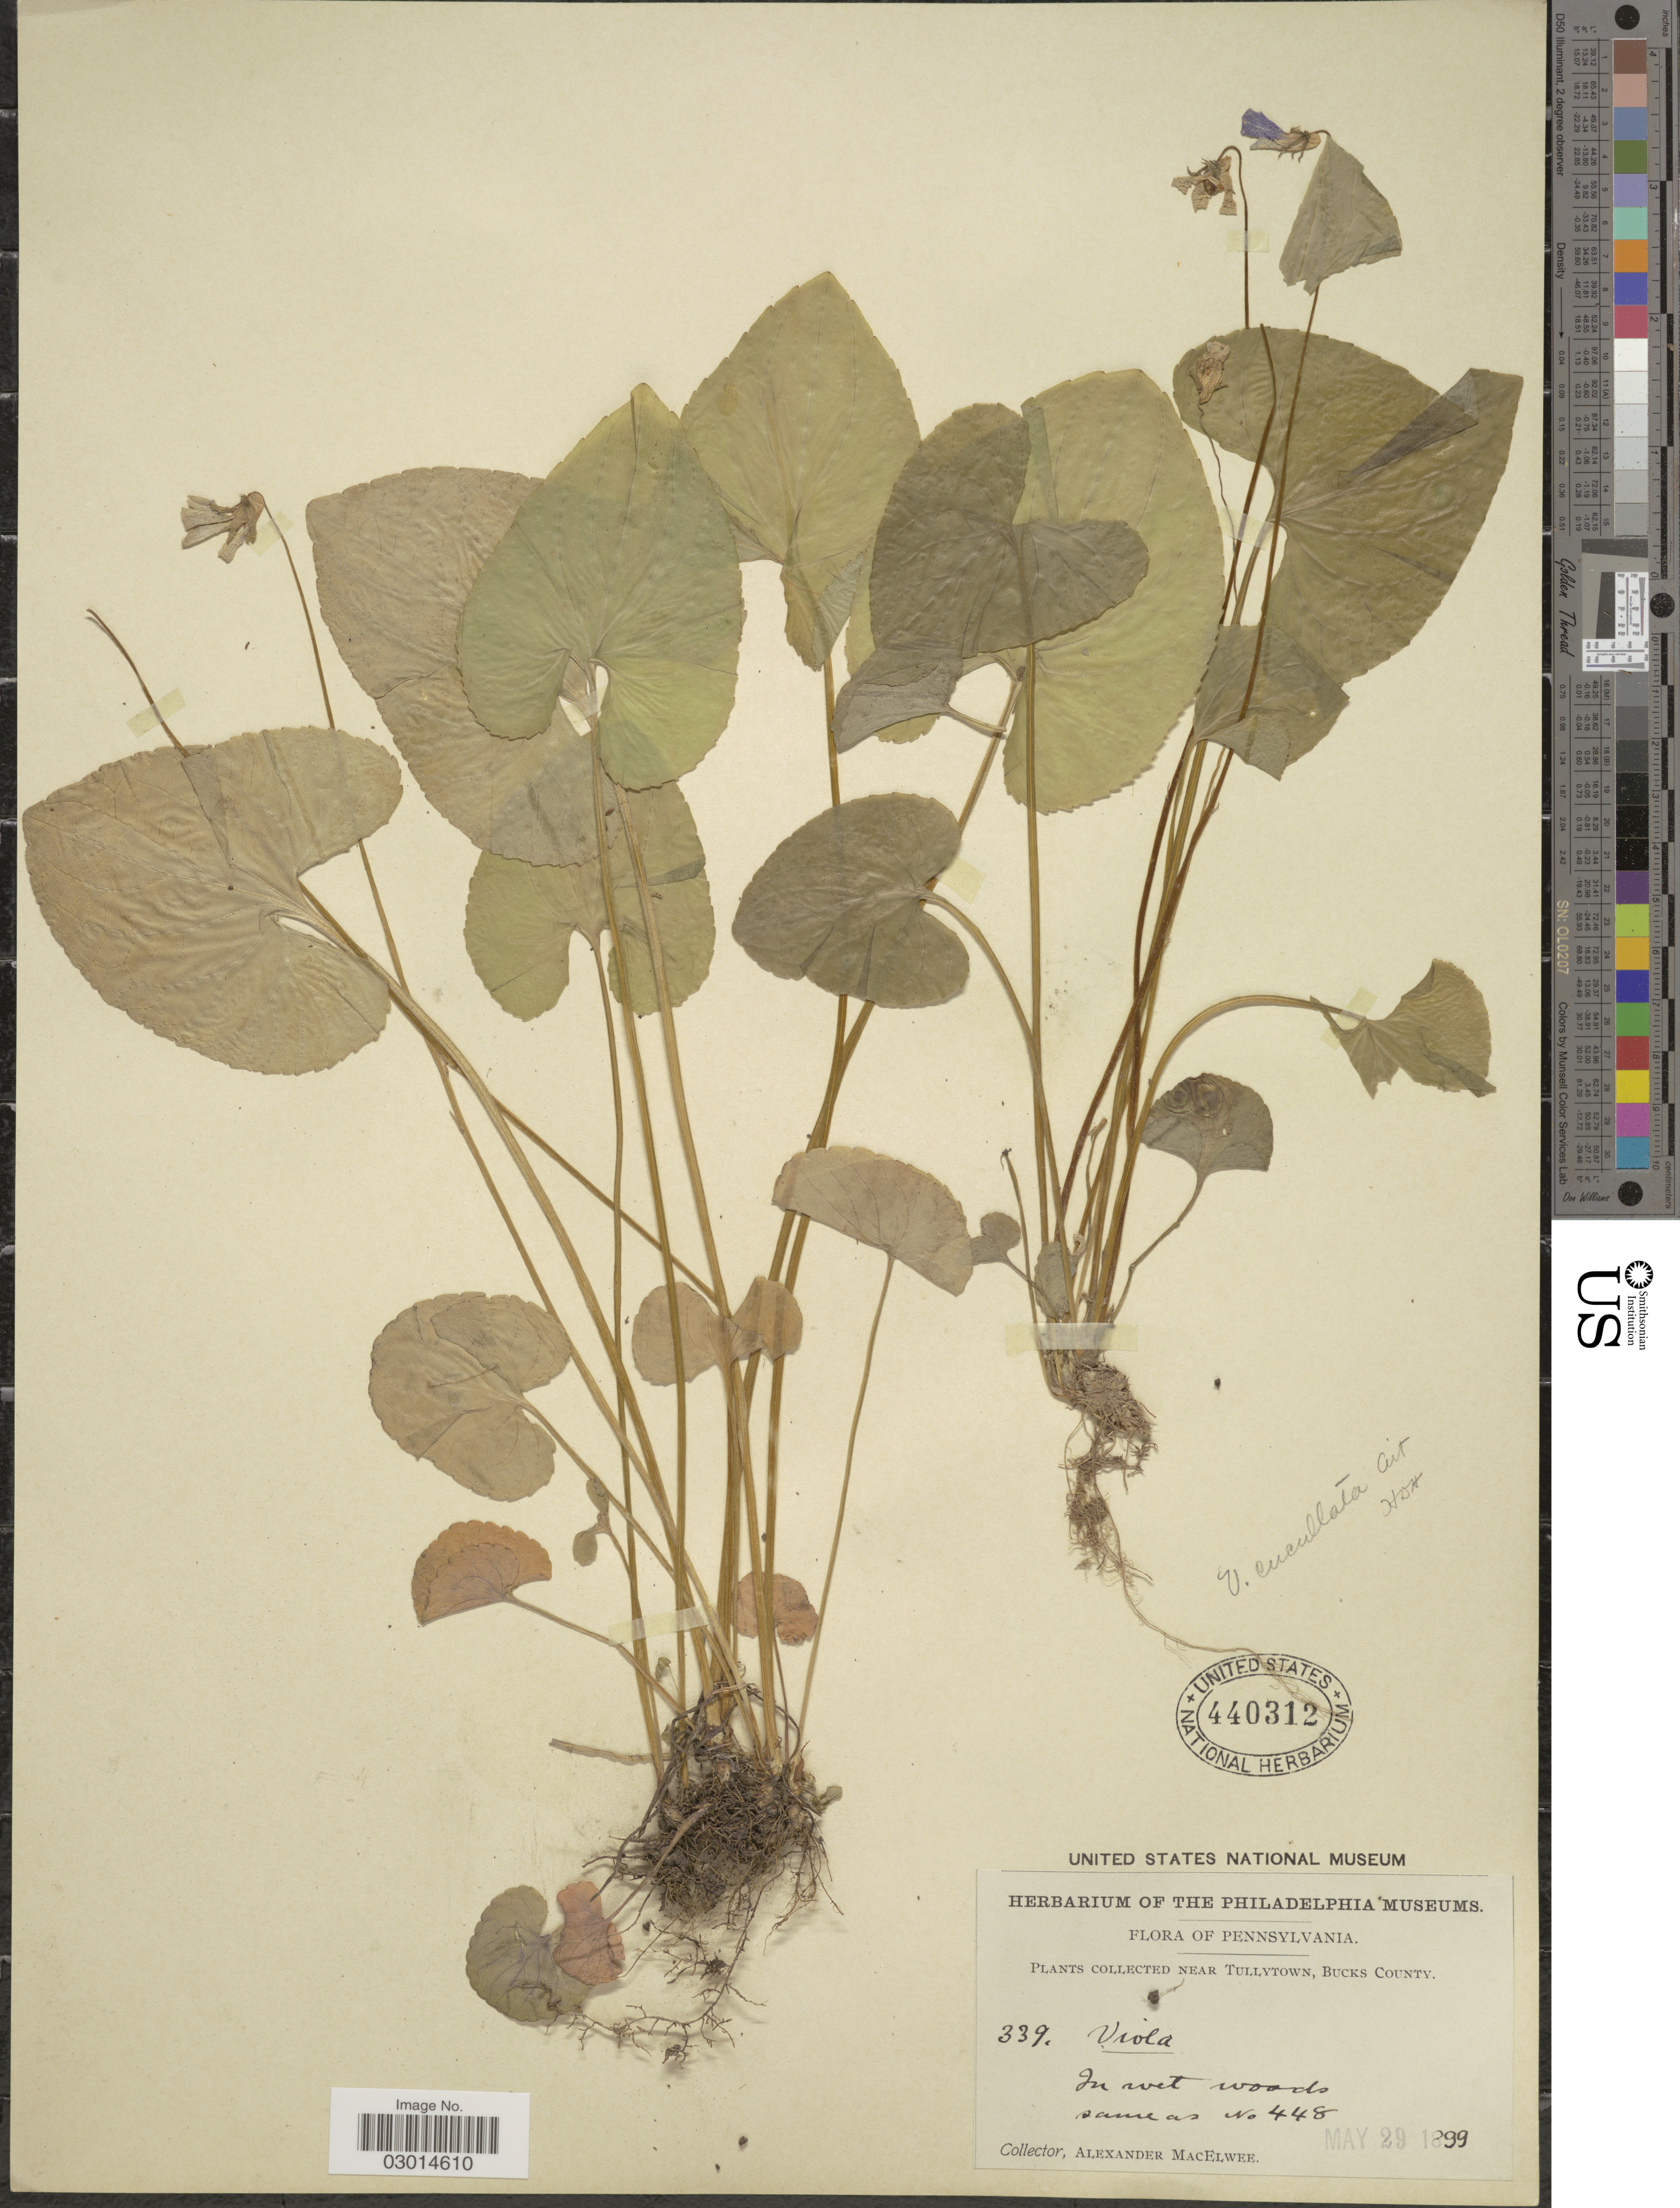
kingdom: Plantae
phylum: Tracheophyta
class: Magnoliopsida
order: Malpighiales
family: Violaceae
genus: Viola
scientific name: Viola cucullata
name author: Aiton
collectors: A. MacElwee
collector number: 339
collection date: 1899-05-29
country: United States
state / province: Pennsylvania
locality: Near Tullytown, Bucks County.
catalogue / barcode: US 440312